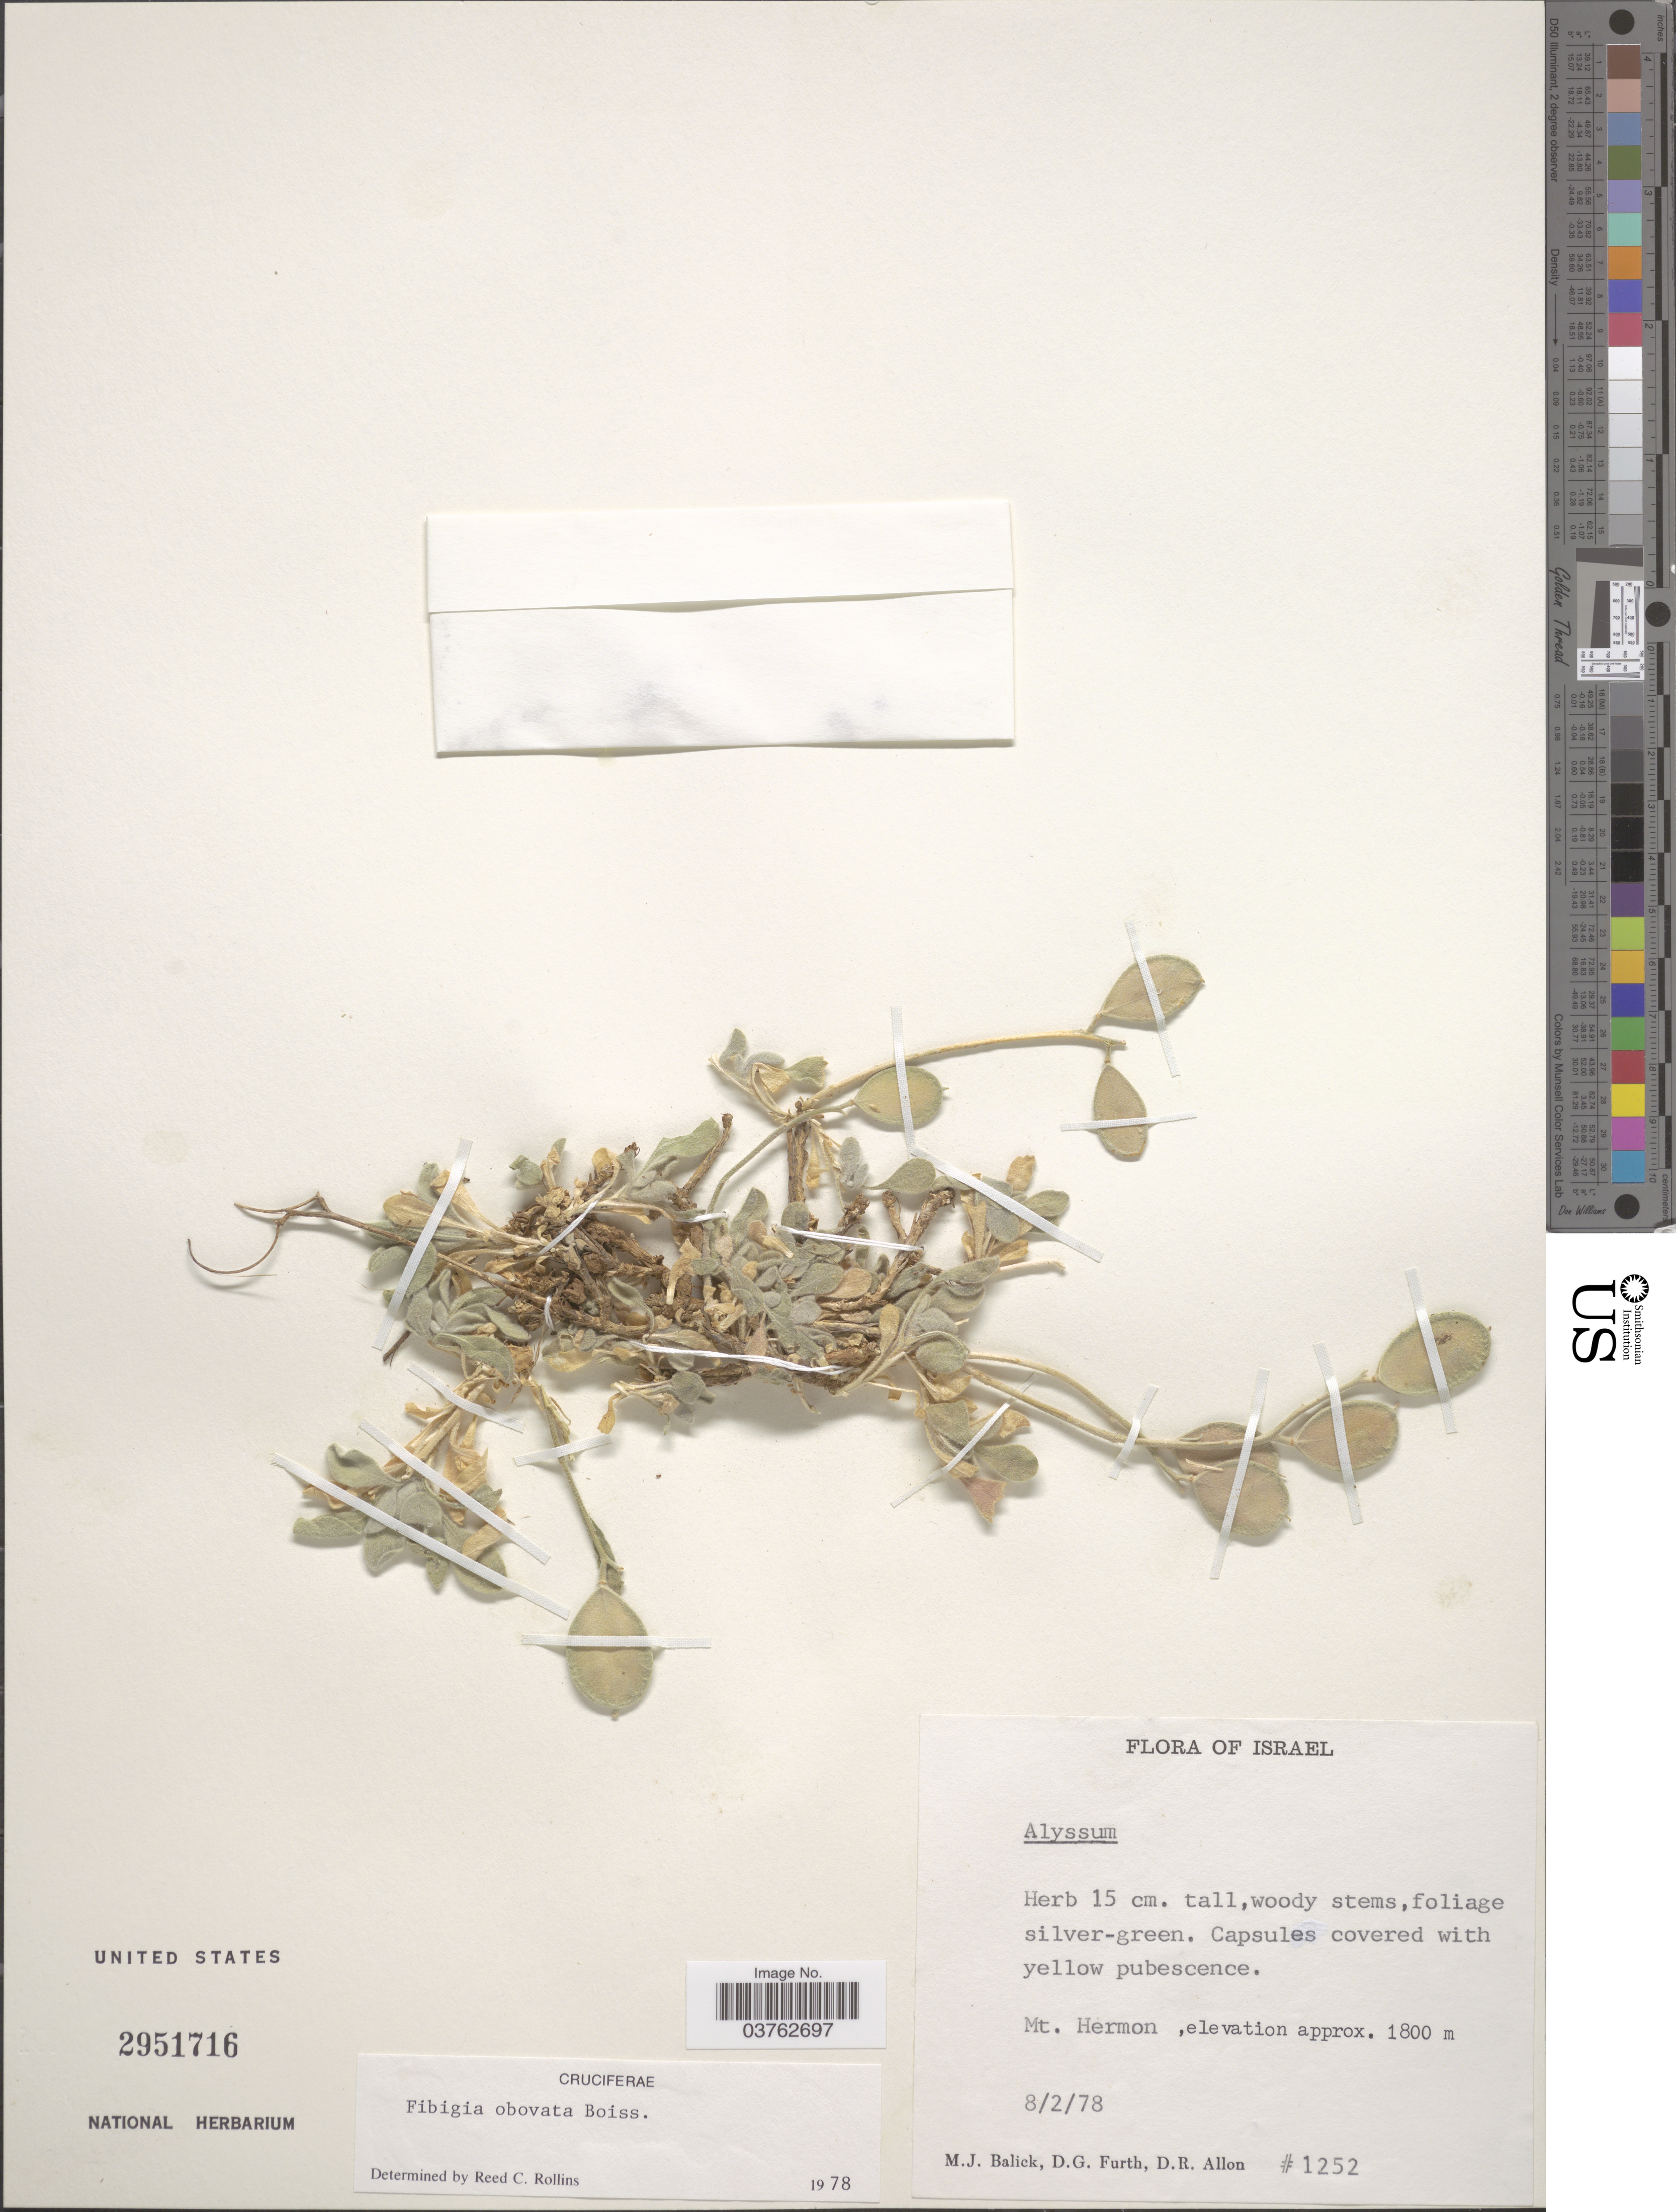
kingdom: Plantae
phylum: Tracheophyta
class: Magnoliopsida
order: Brassicales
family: Brassicaceae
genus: Fibigia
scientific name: Fibigia obovata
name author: Boiss.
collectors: M. J. Balick, D. Furth & D. Allon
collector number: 1252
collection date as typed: Transcribed d/m/y: 8/2/78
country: Israel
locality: Mt. Hermon.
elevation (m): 1800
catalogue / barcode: US 2951716